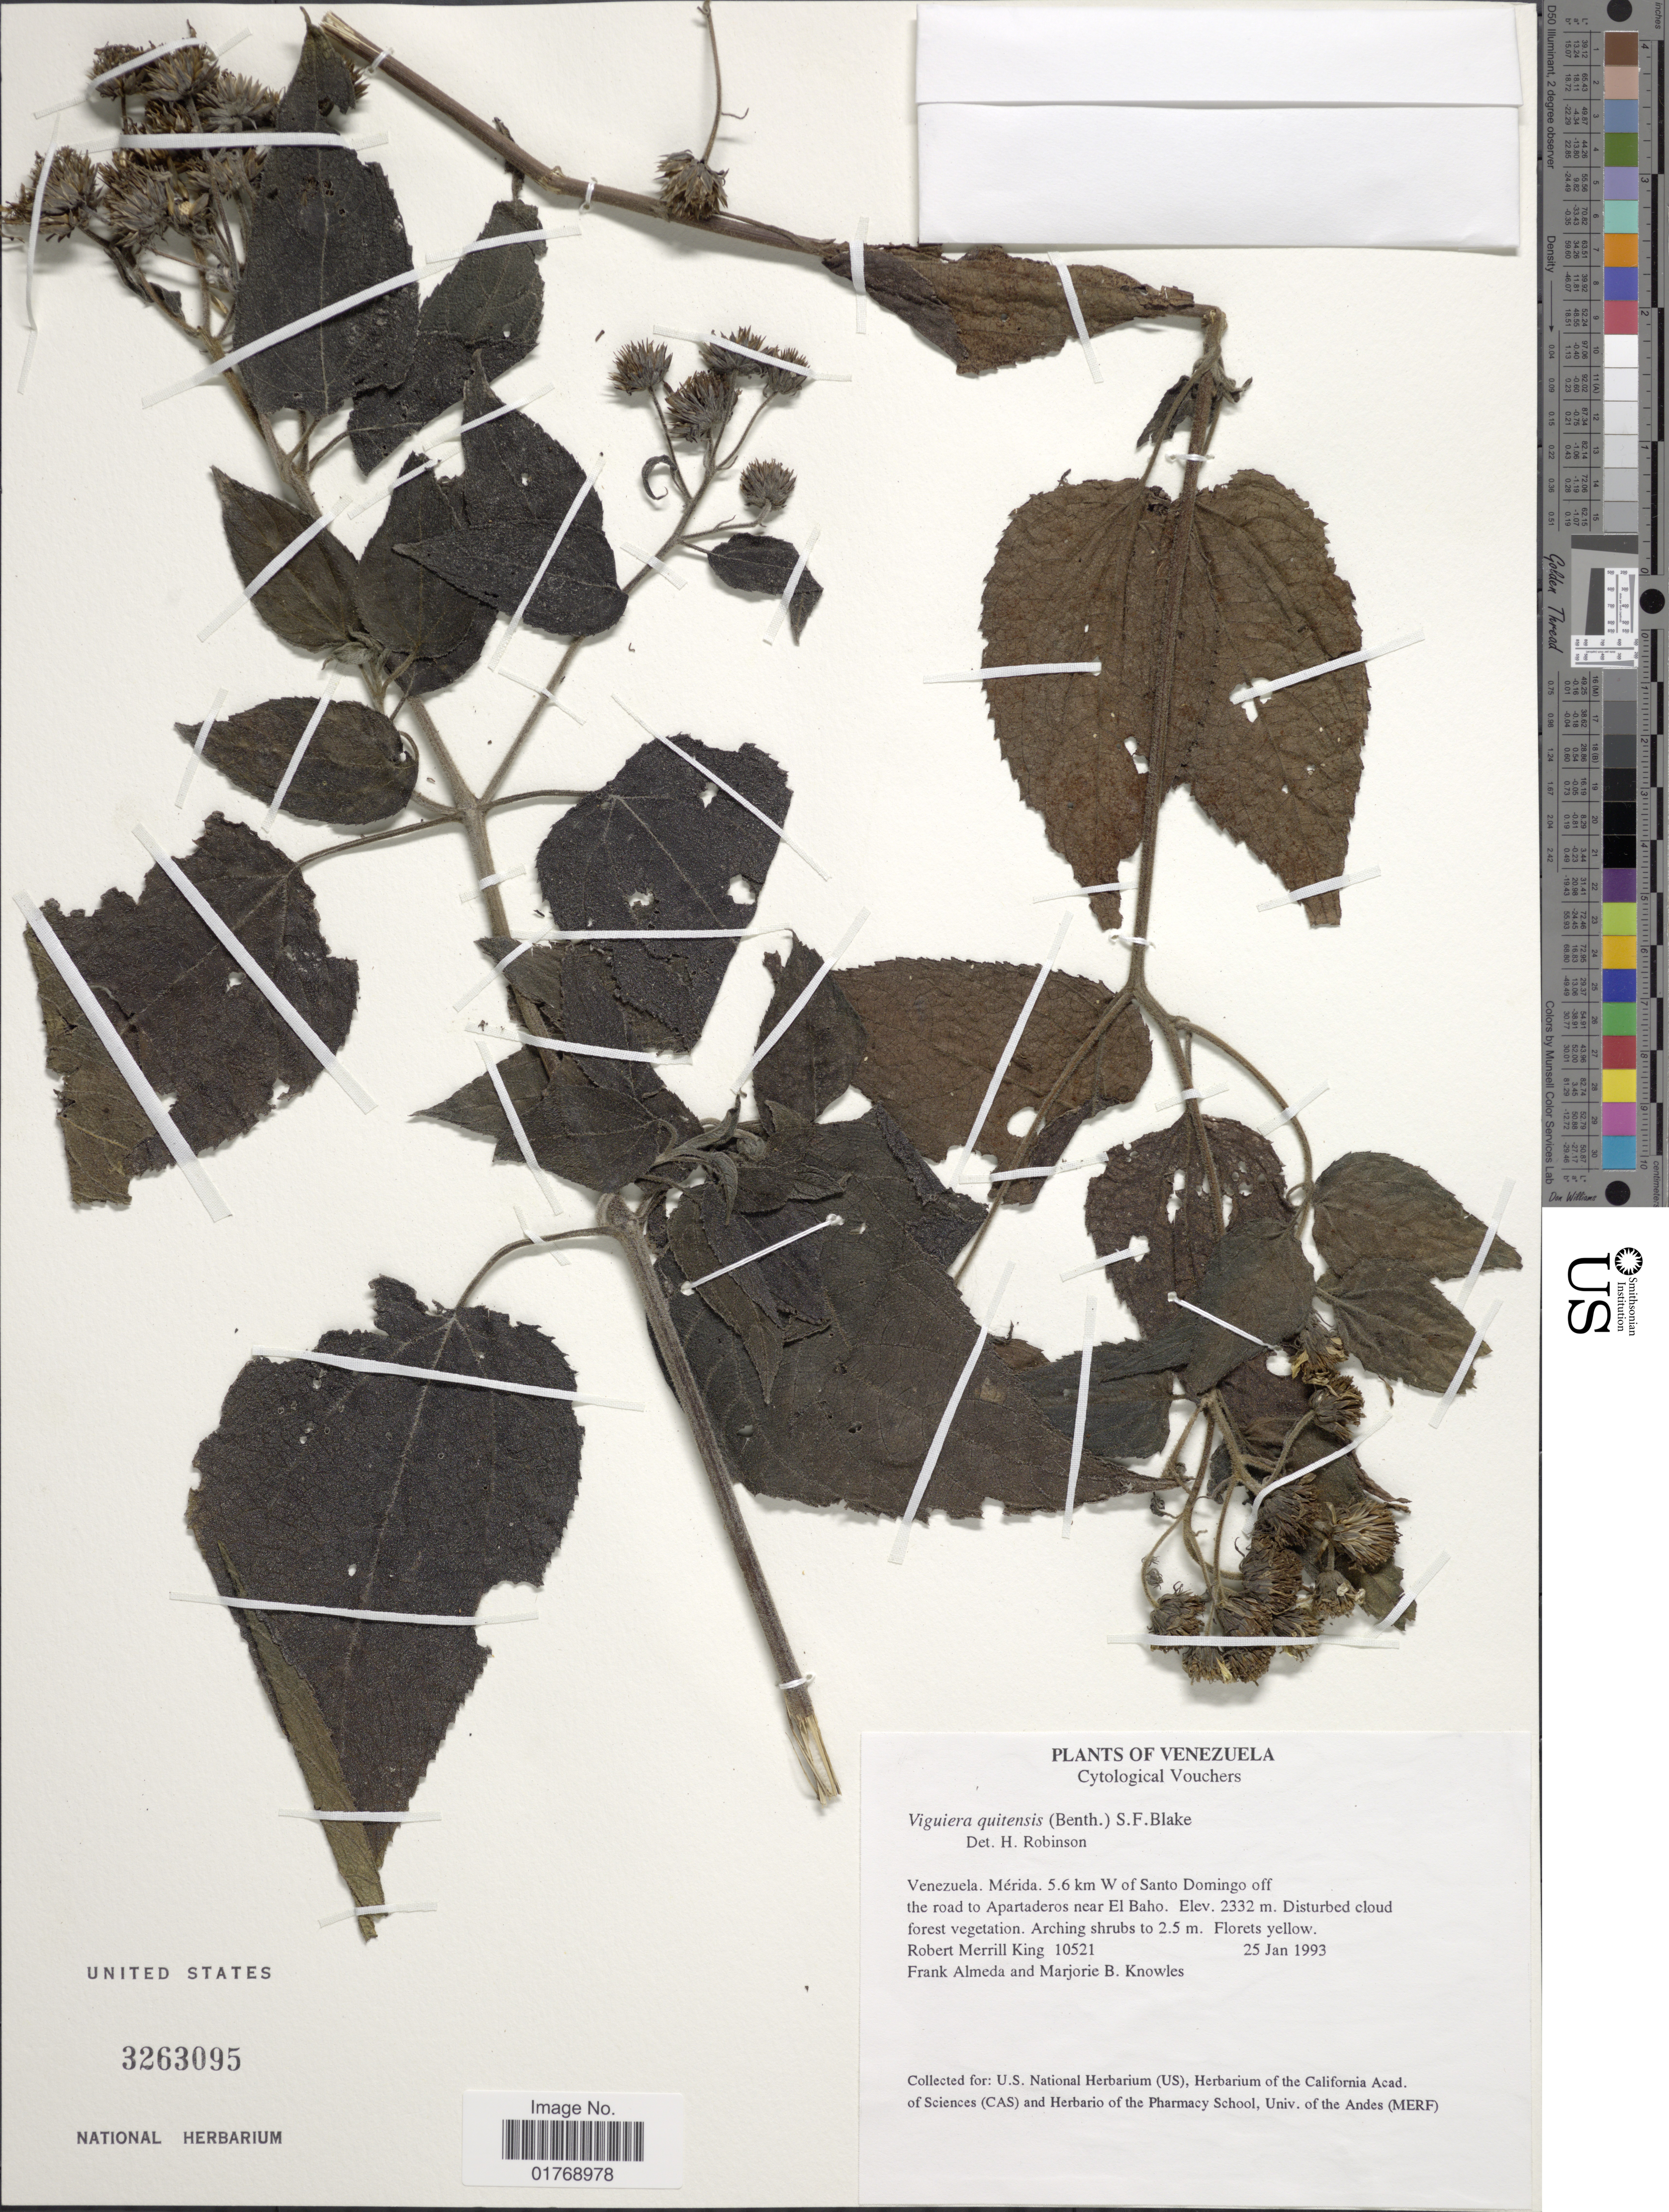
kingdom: Plantae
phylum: Tracheophyta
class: Magnoliopsida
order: Asterales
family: Asteraceae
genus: Viguiera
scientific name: Viguiera quitensis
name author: (Benth.) S.F. Blake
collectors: R. M. King, F. Almeda & M. B. Knowles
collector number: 10521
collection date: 1993-01-25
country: Venezuela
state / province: Mérida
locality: Venezuela. Mérida. 5.6 km W of Santo Domingo off the road to Apartaderos near El Baho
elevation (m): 2332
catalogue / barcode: US 3263095